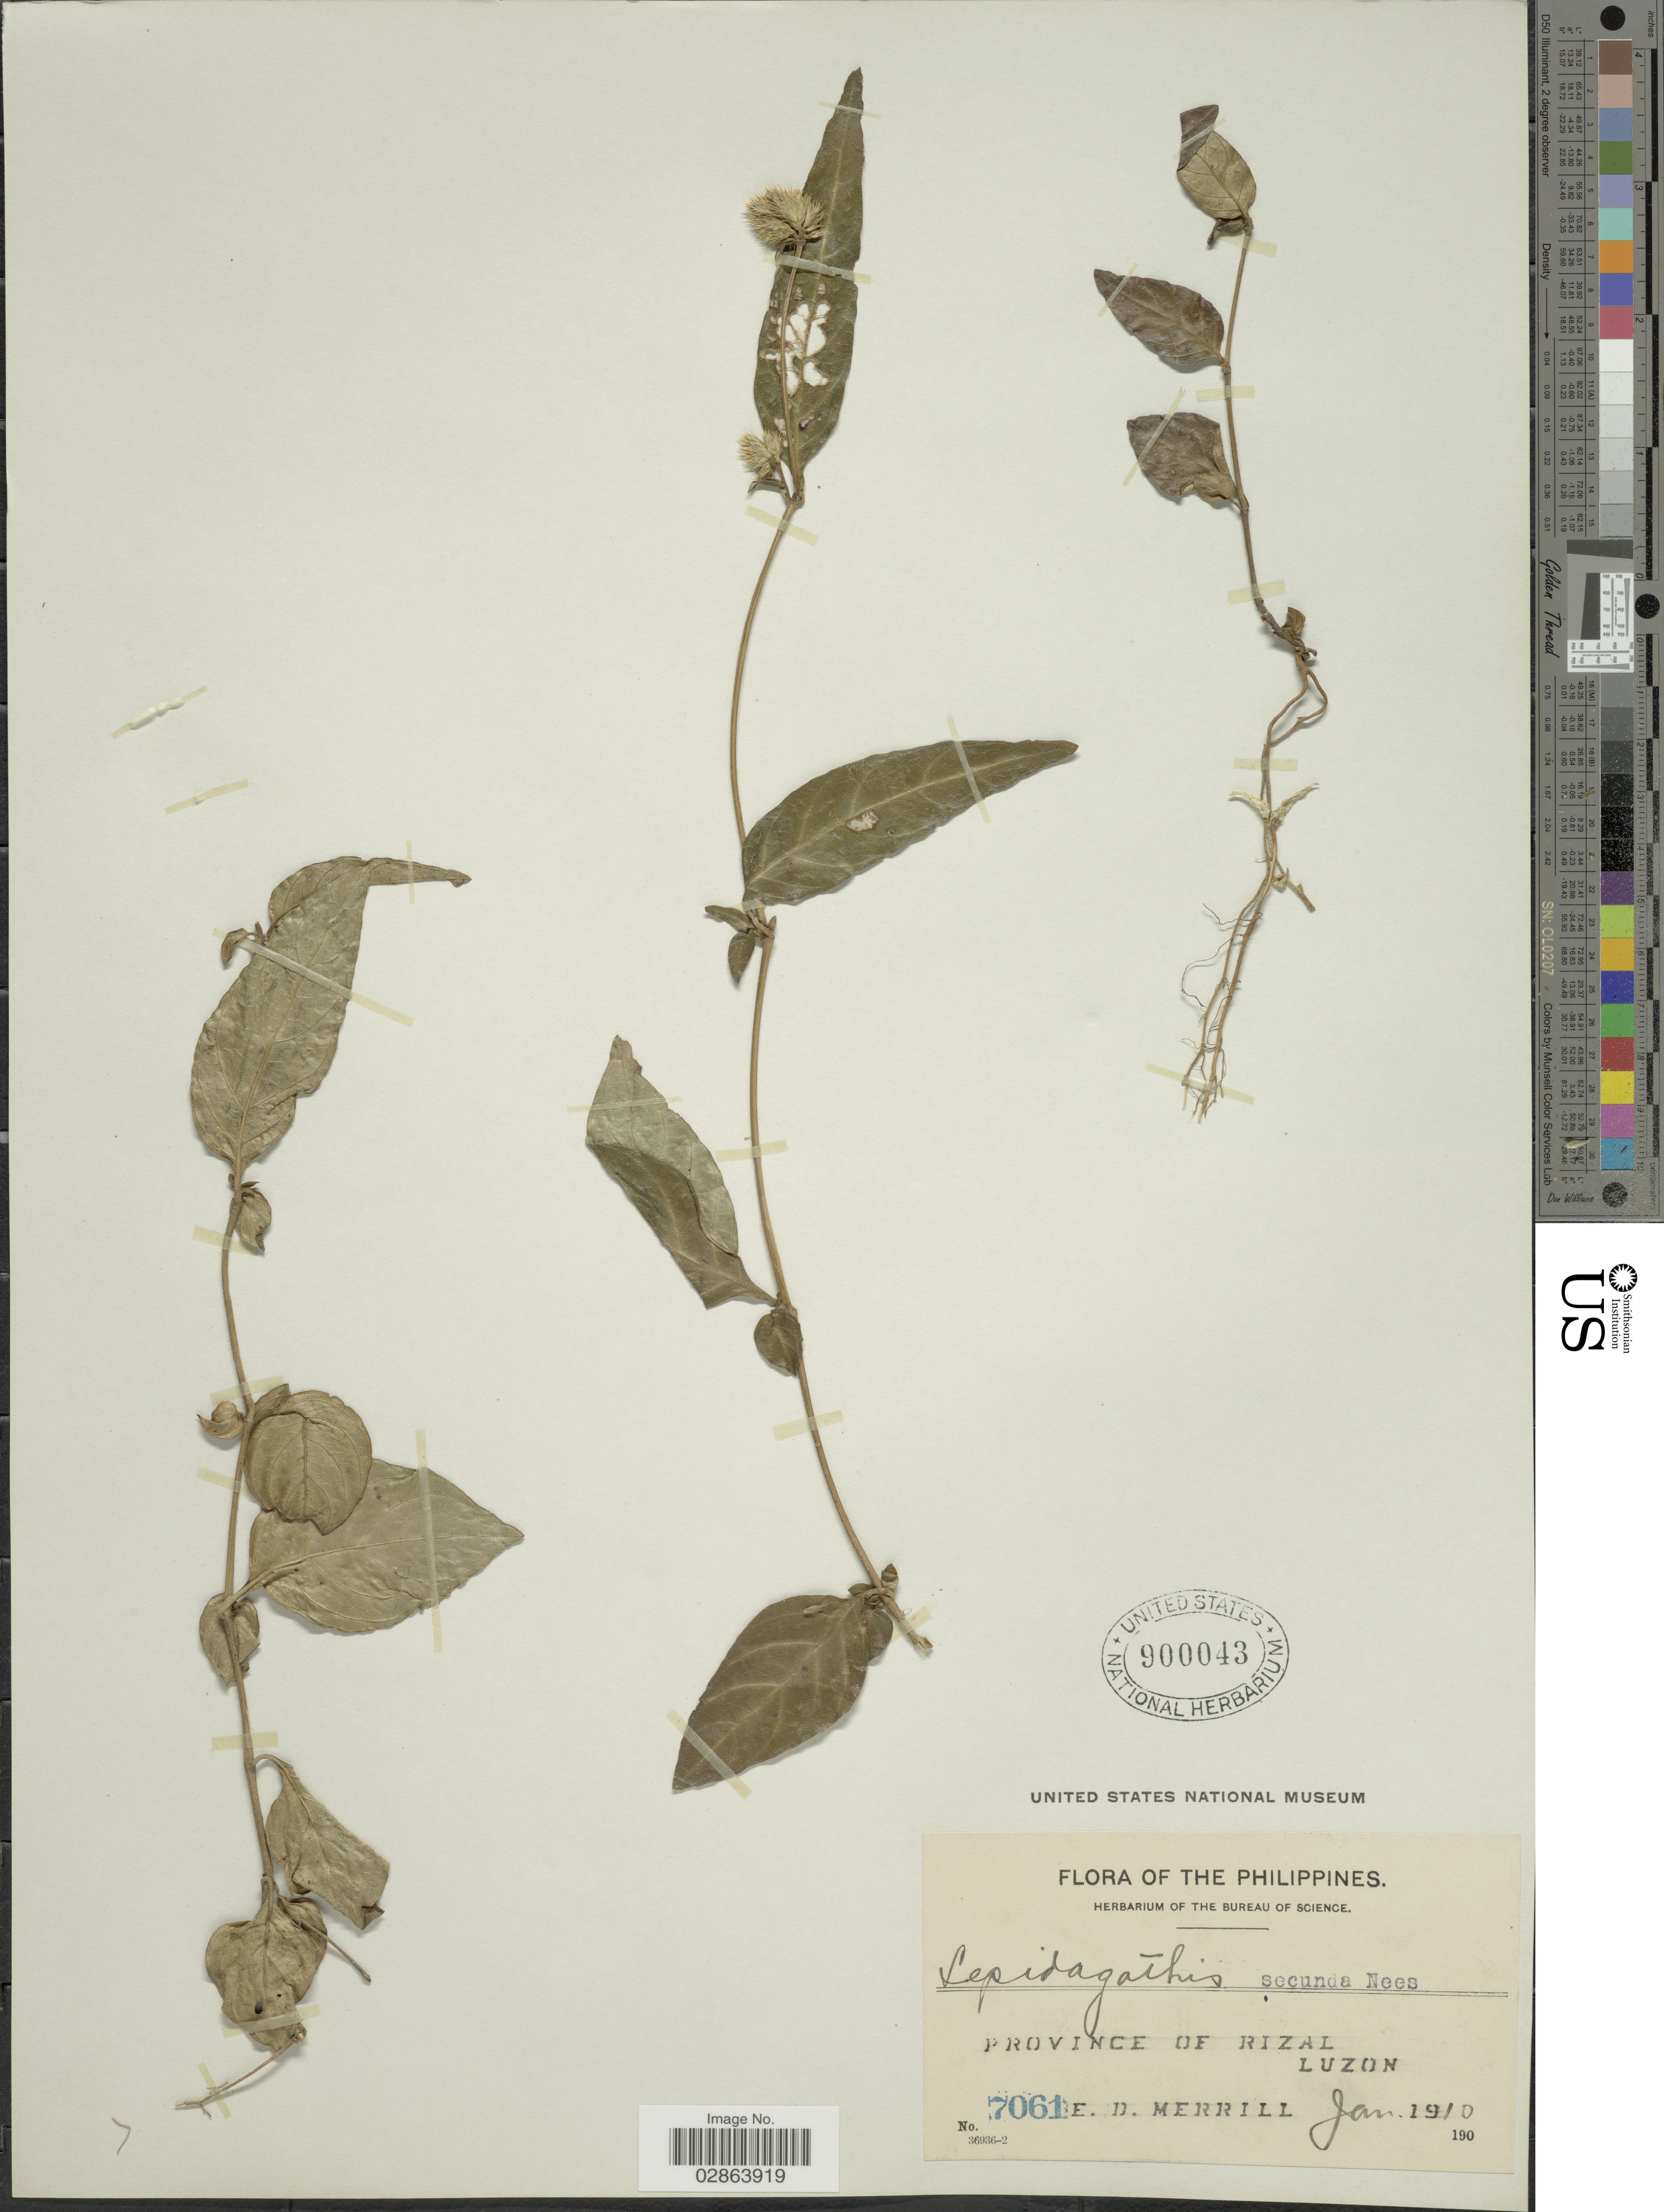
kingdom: Plantae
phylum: Tracheophyta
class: Magnoliopsida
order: Lamiales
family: Acanthaceae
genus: Lepidagathis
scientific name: Lepidagathis secunda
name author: (Blanco) Nees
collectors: E. D. Merrill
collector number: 7061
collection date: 1910-01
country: Philippines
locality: Province of Rizal, Luzon.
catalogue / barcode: US 900043